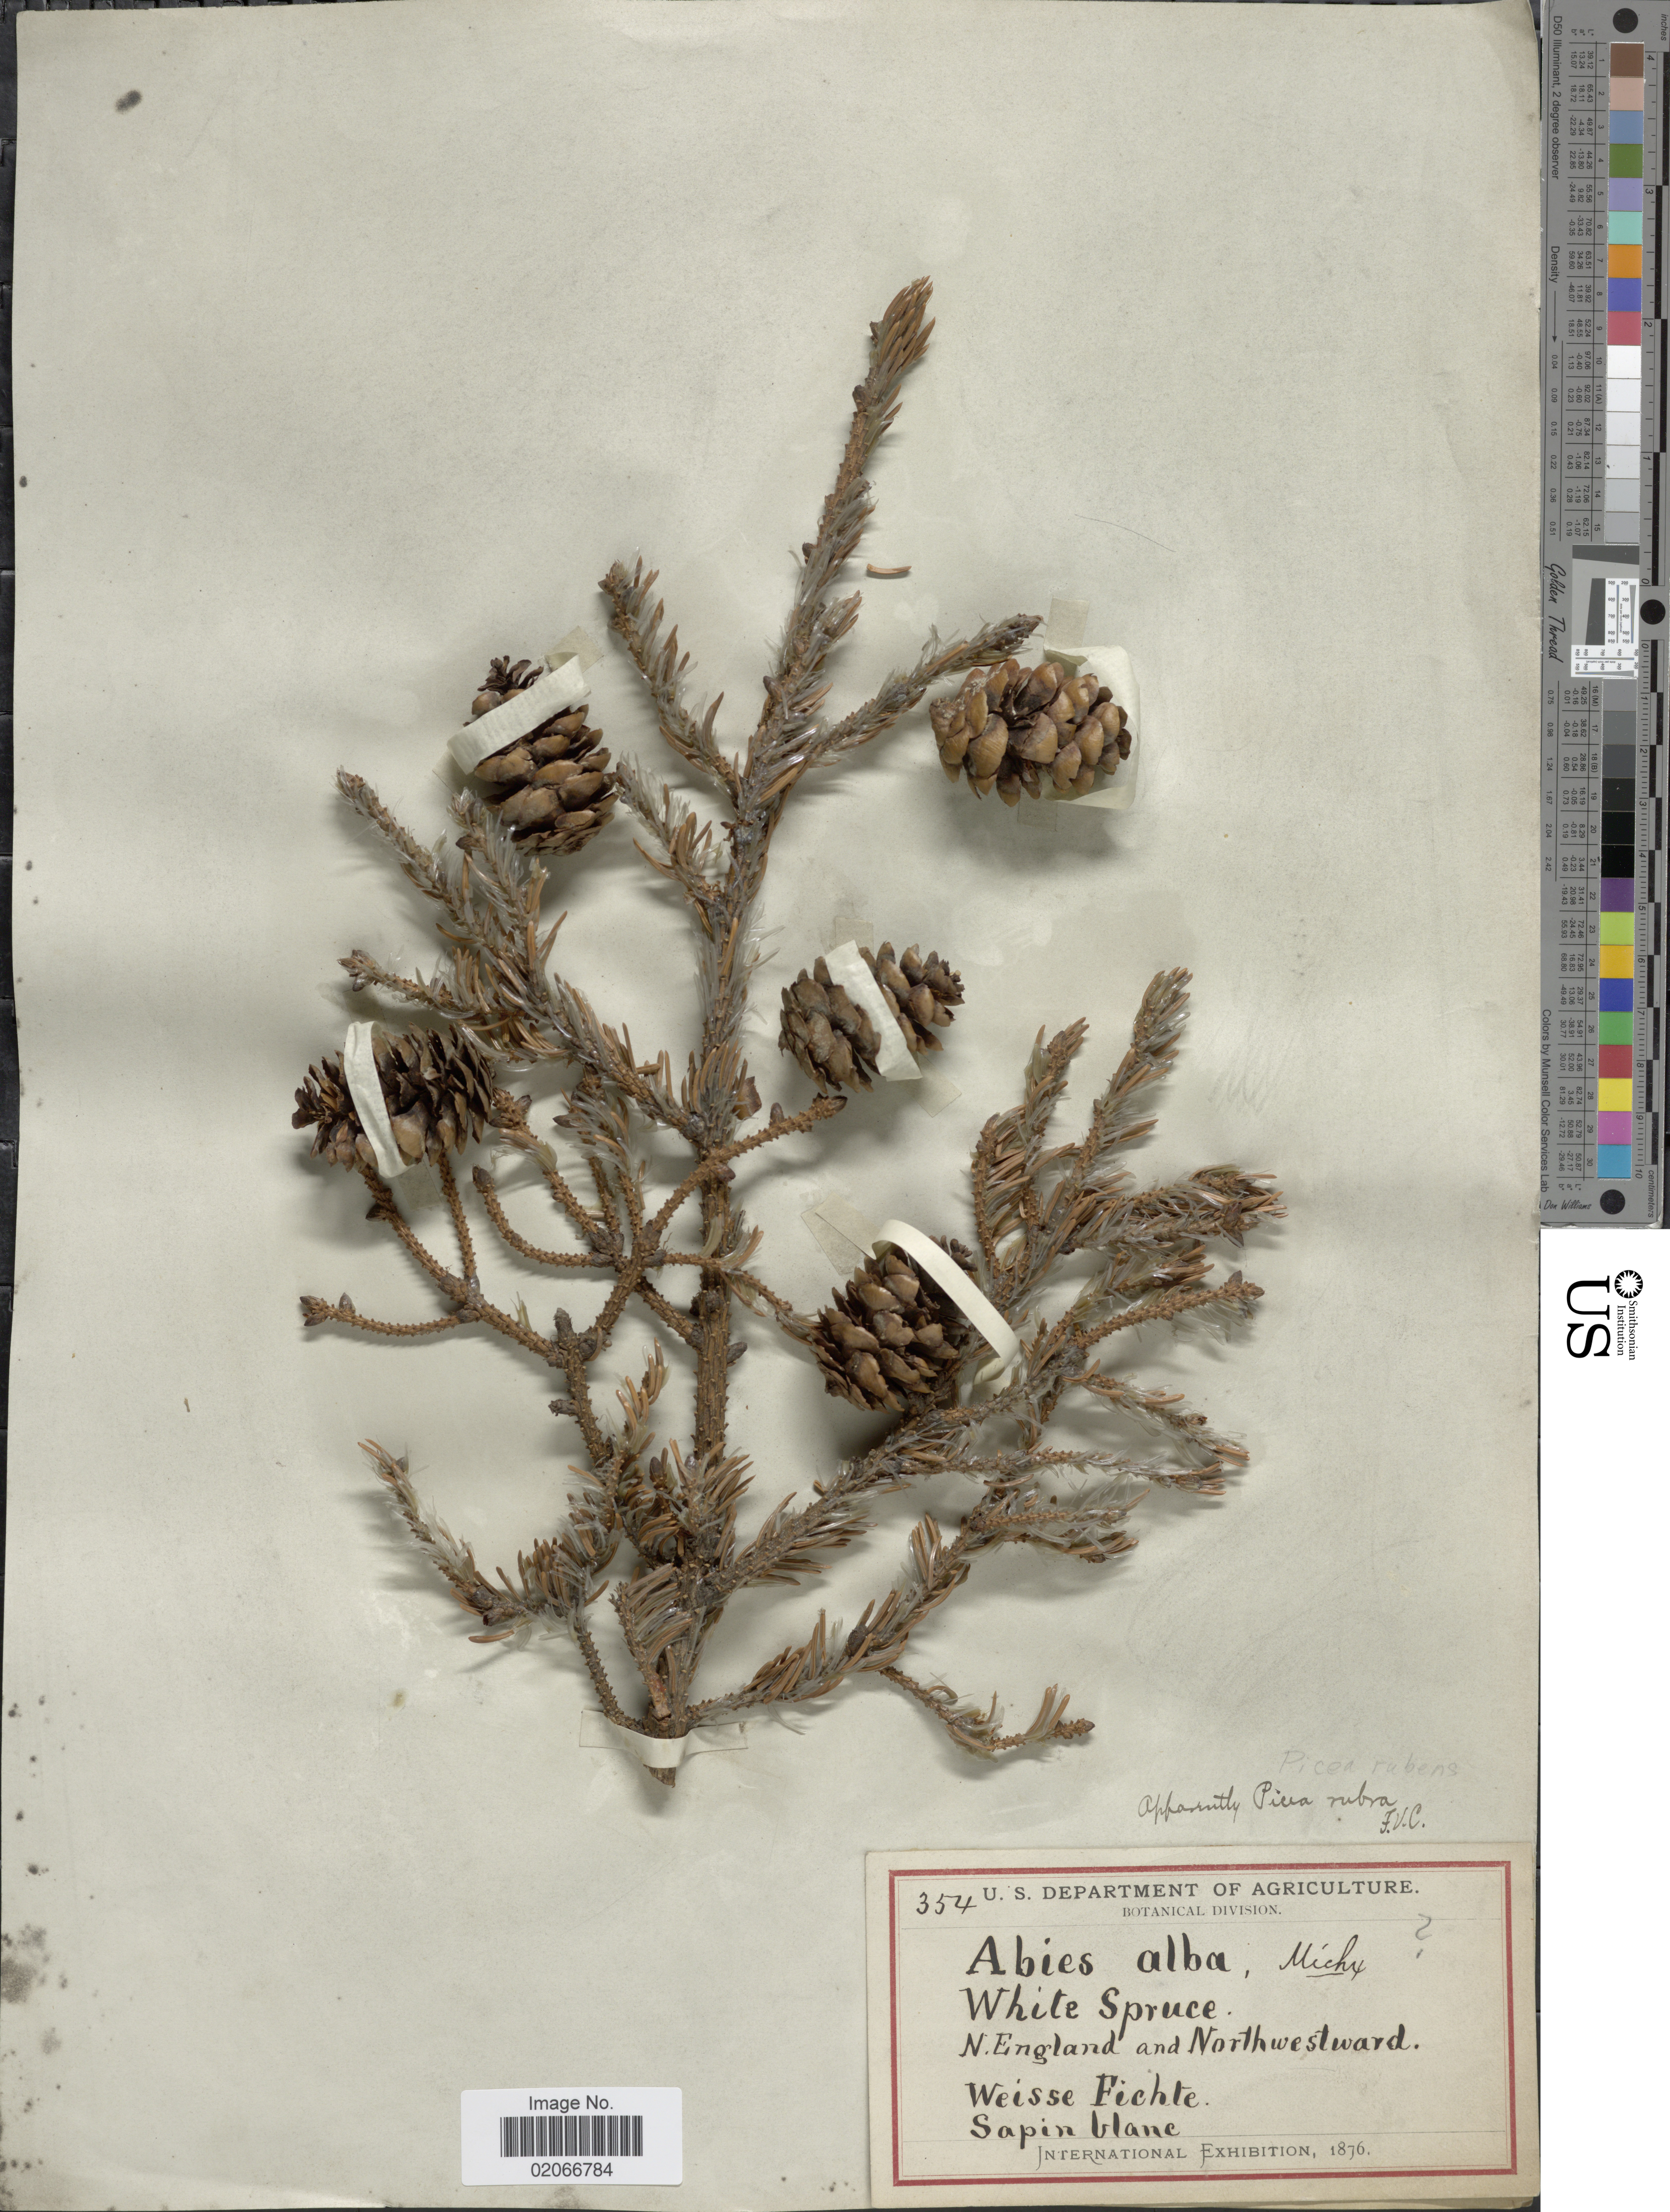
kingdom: Plantae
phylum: Tracheophyta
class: Pinopsida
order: Pinales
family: Pinaceae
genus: Picea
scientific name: Picea rubens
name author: Sarg.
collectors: U.S. Department of Agriculture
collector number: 354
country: United Kingdom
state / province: England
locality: N. England and Northwestward